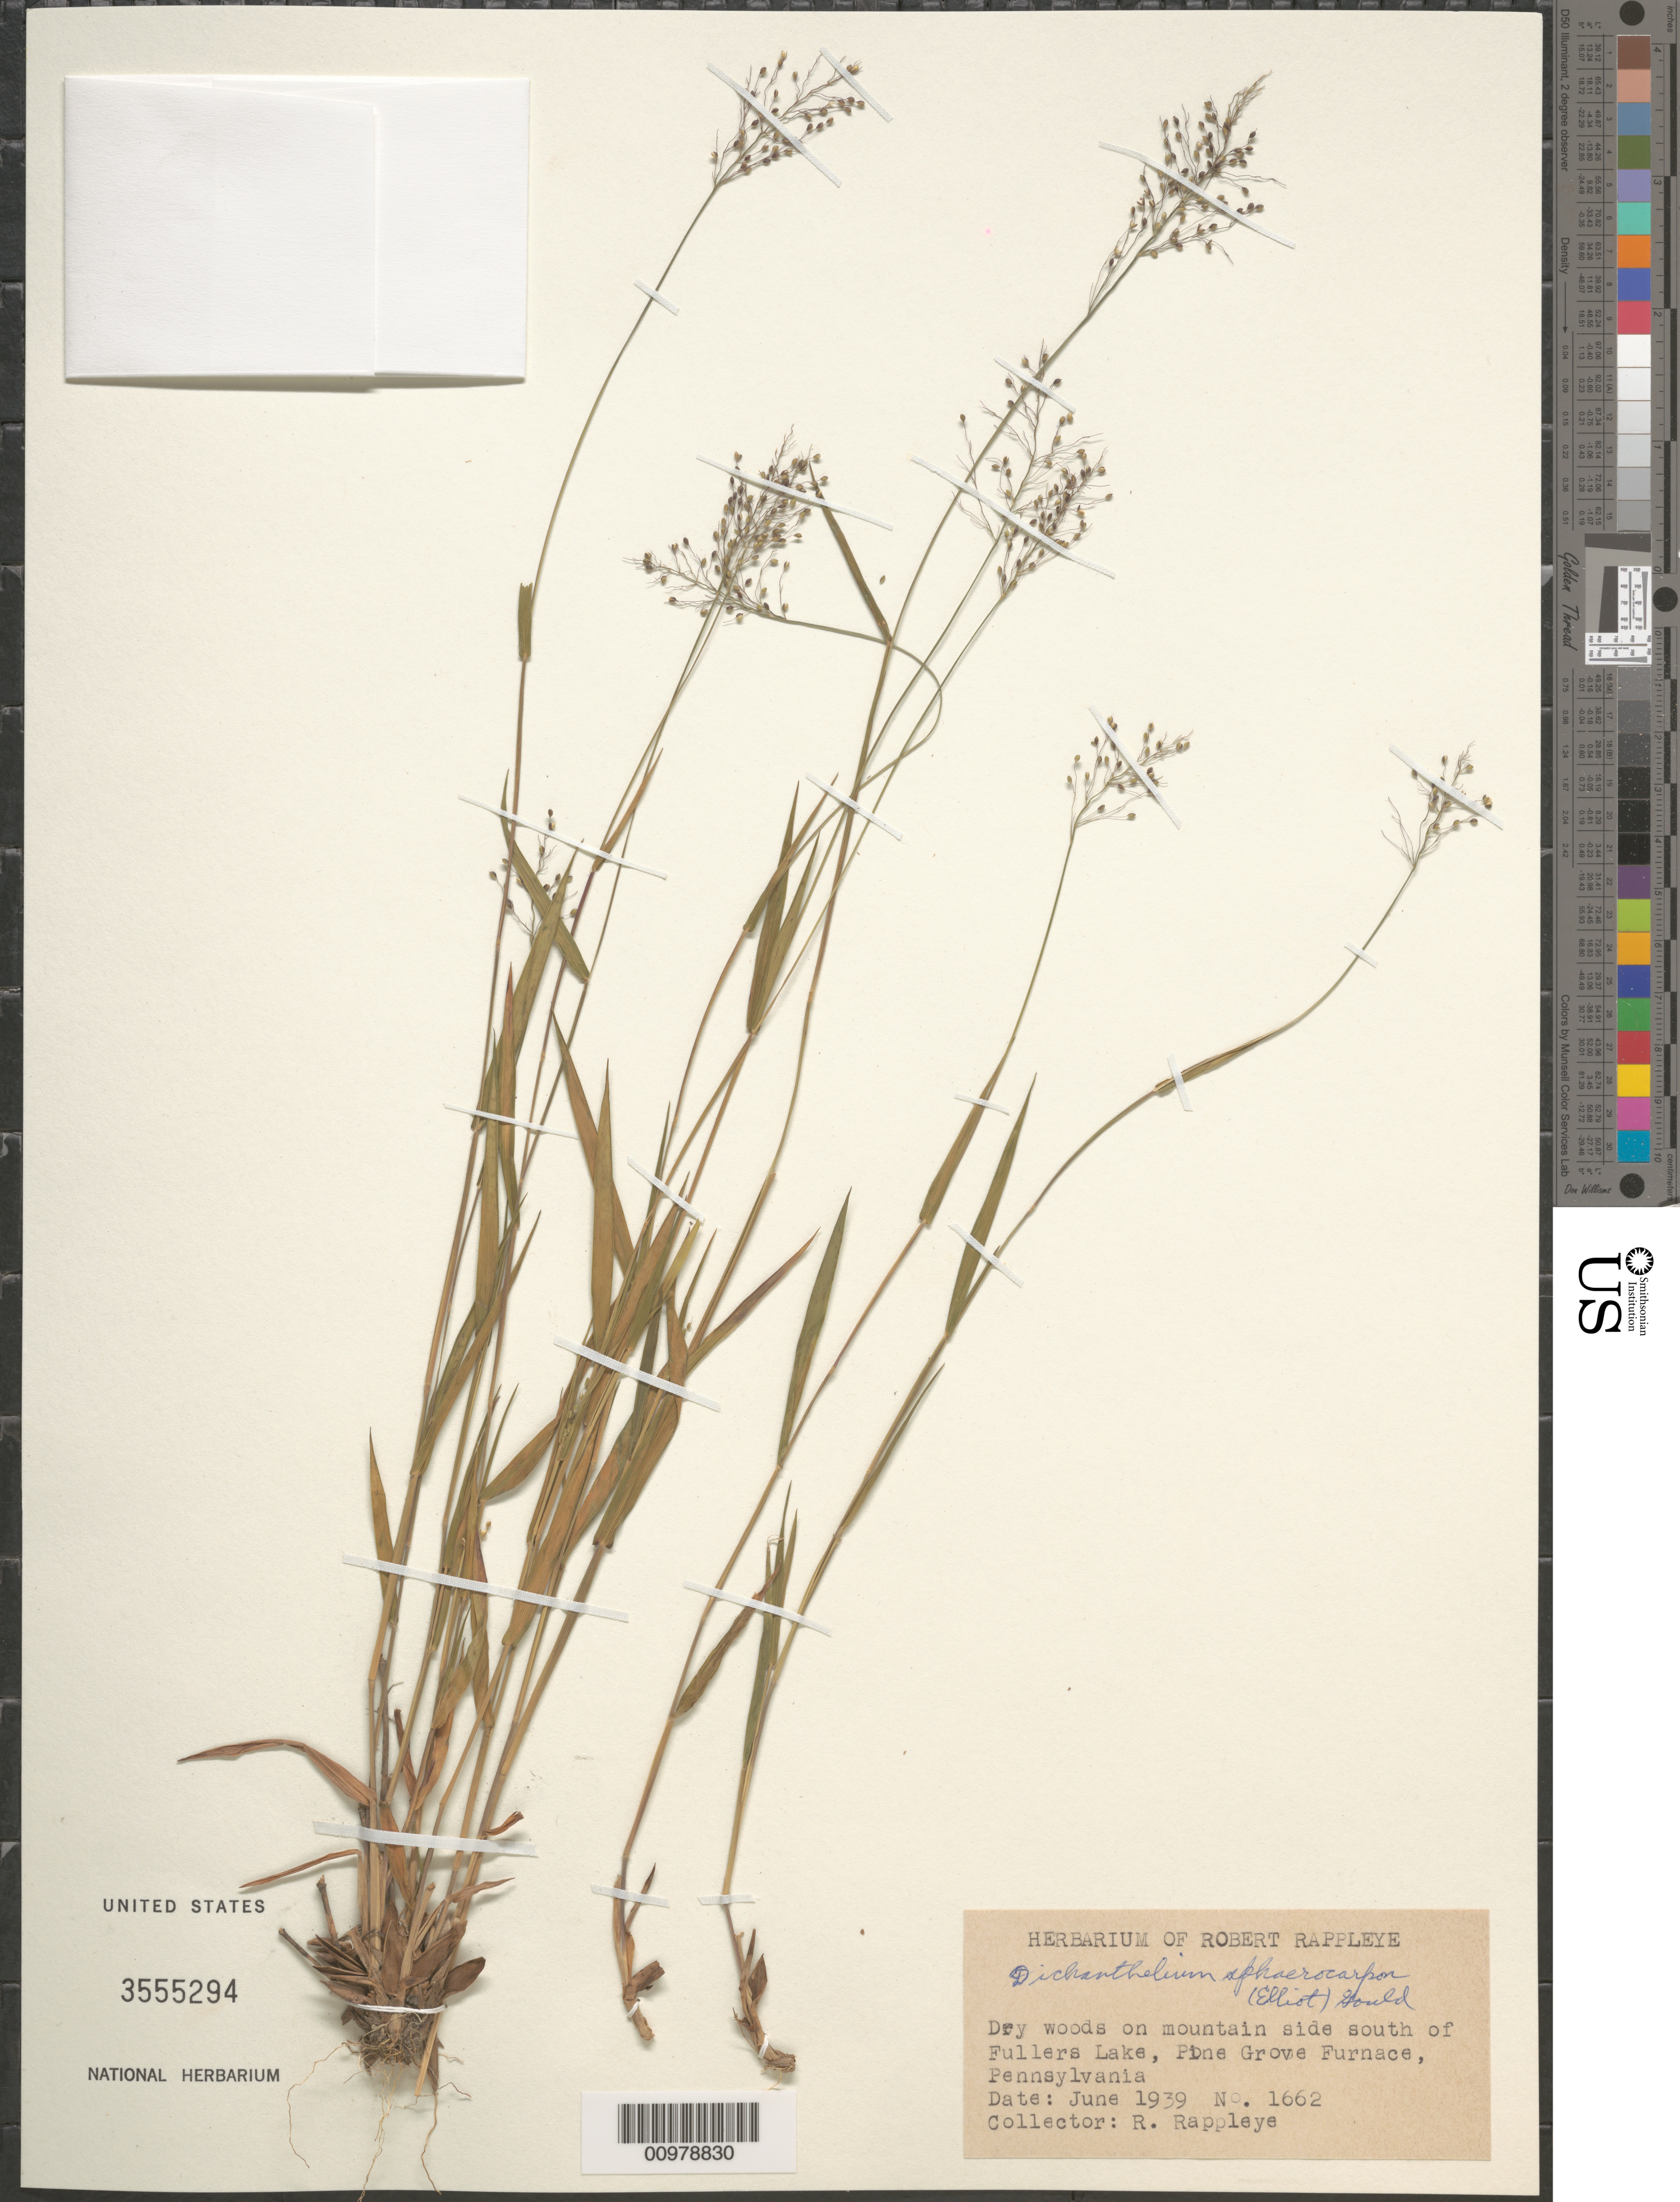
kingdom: Plantae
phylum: Tracheophyta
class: Liliopsida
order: Poales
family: Poaceae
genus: Dichanthelium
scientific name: Dichanthelium sphaerocarpon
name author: (Elliott) Gould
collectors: R. Rappleye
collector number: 1662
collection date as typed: June 1939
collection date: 1939-06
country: United States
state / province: Pennsylvania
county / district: Cumberland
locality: South of Fullers Lake, Pine Grove Furnace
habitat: dry woods on mountain side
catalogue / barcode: US 3555294